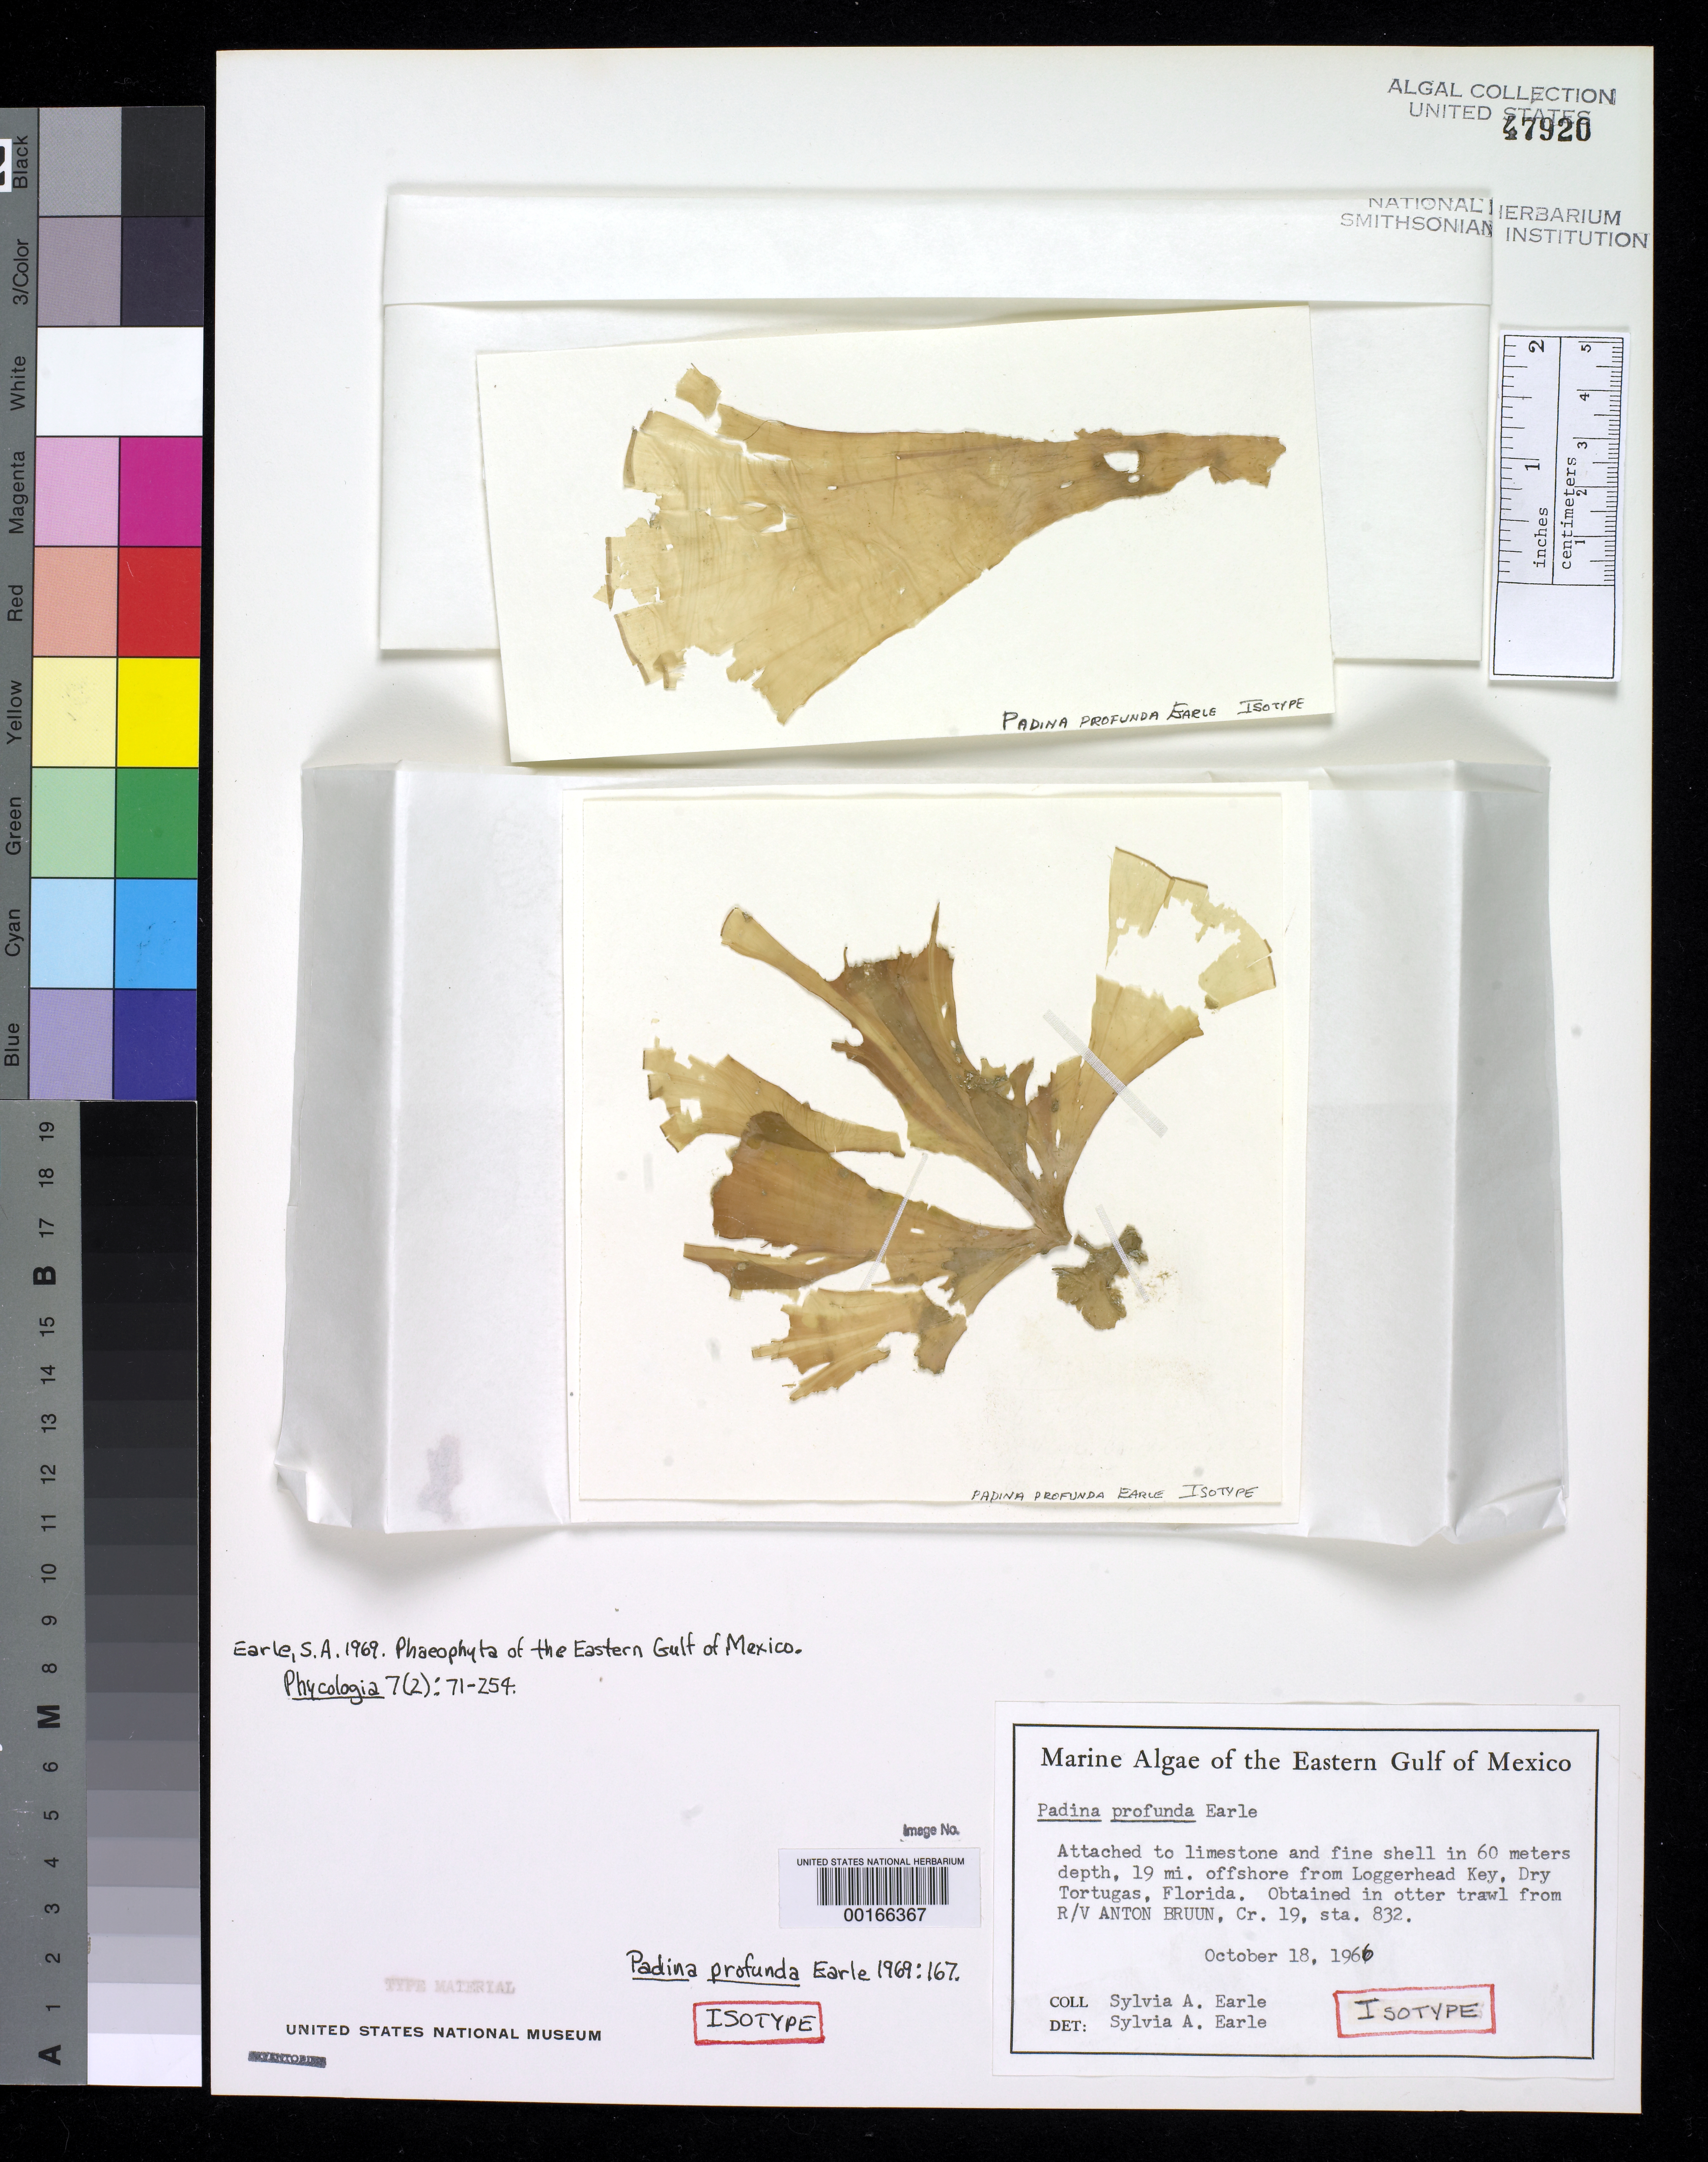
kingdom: Chromista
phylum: Ochrophyta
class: Phaeophyceae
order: Dictyotales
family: Dictyotaceae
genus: Padina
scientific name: Padina profunda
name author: S.A. Earle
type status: Isotype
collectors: S. A. Earle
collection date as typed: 18 Oct 1966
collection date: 1966-10-18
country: United States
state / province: Florida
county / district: Monroe County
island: Dry Tortugas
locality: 19 miles off Loggerhead Key.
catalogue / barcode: US 47920